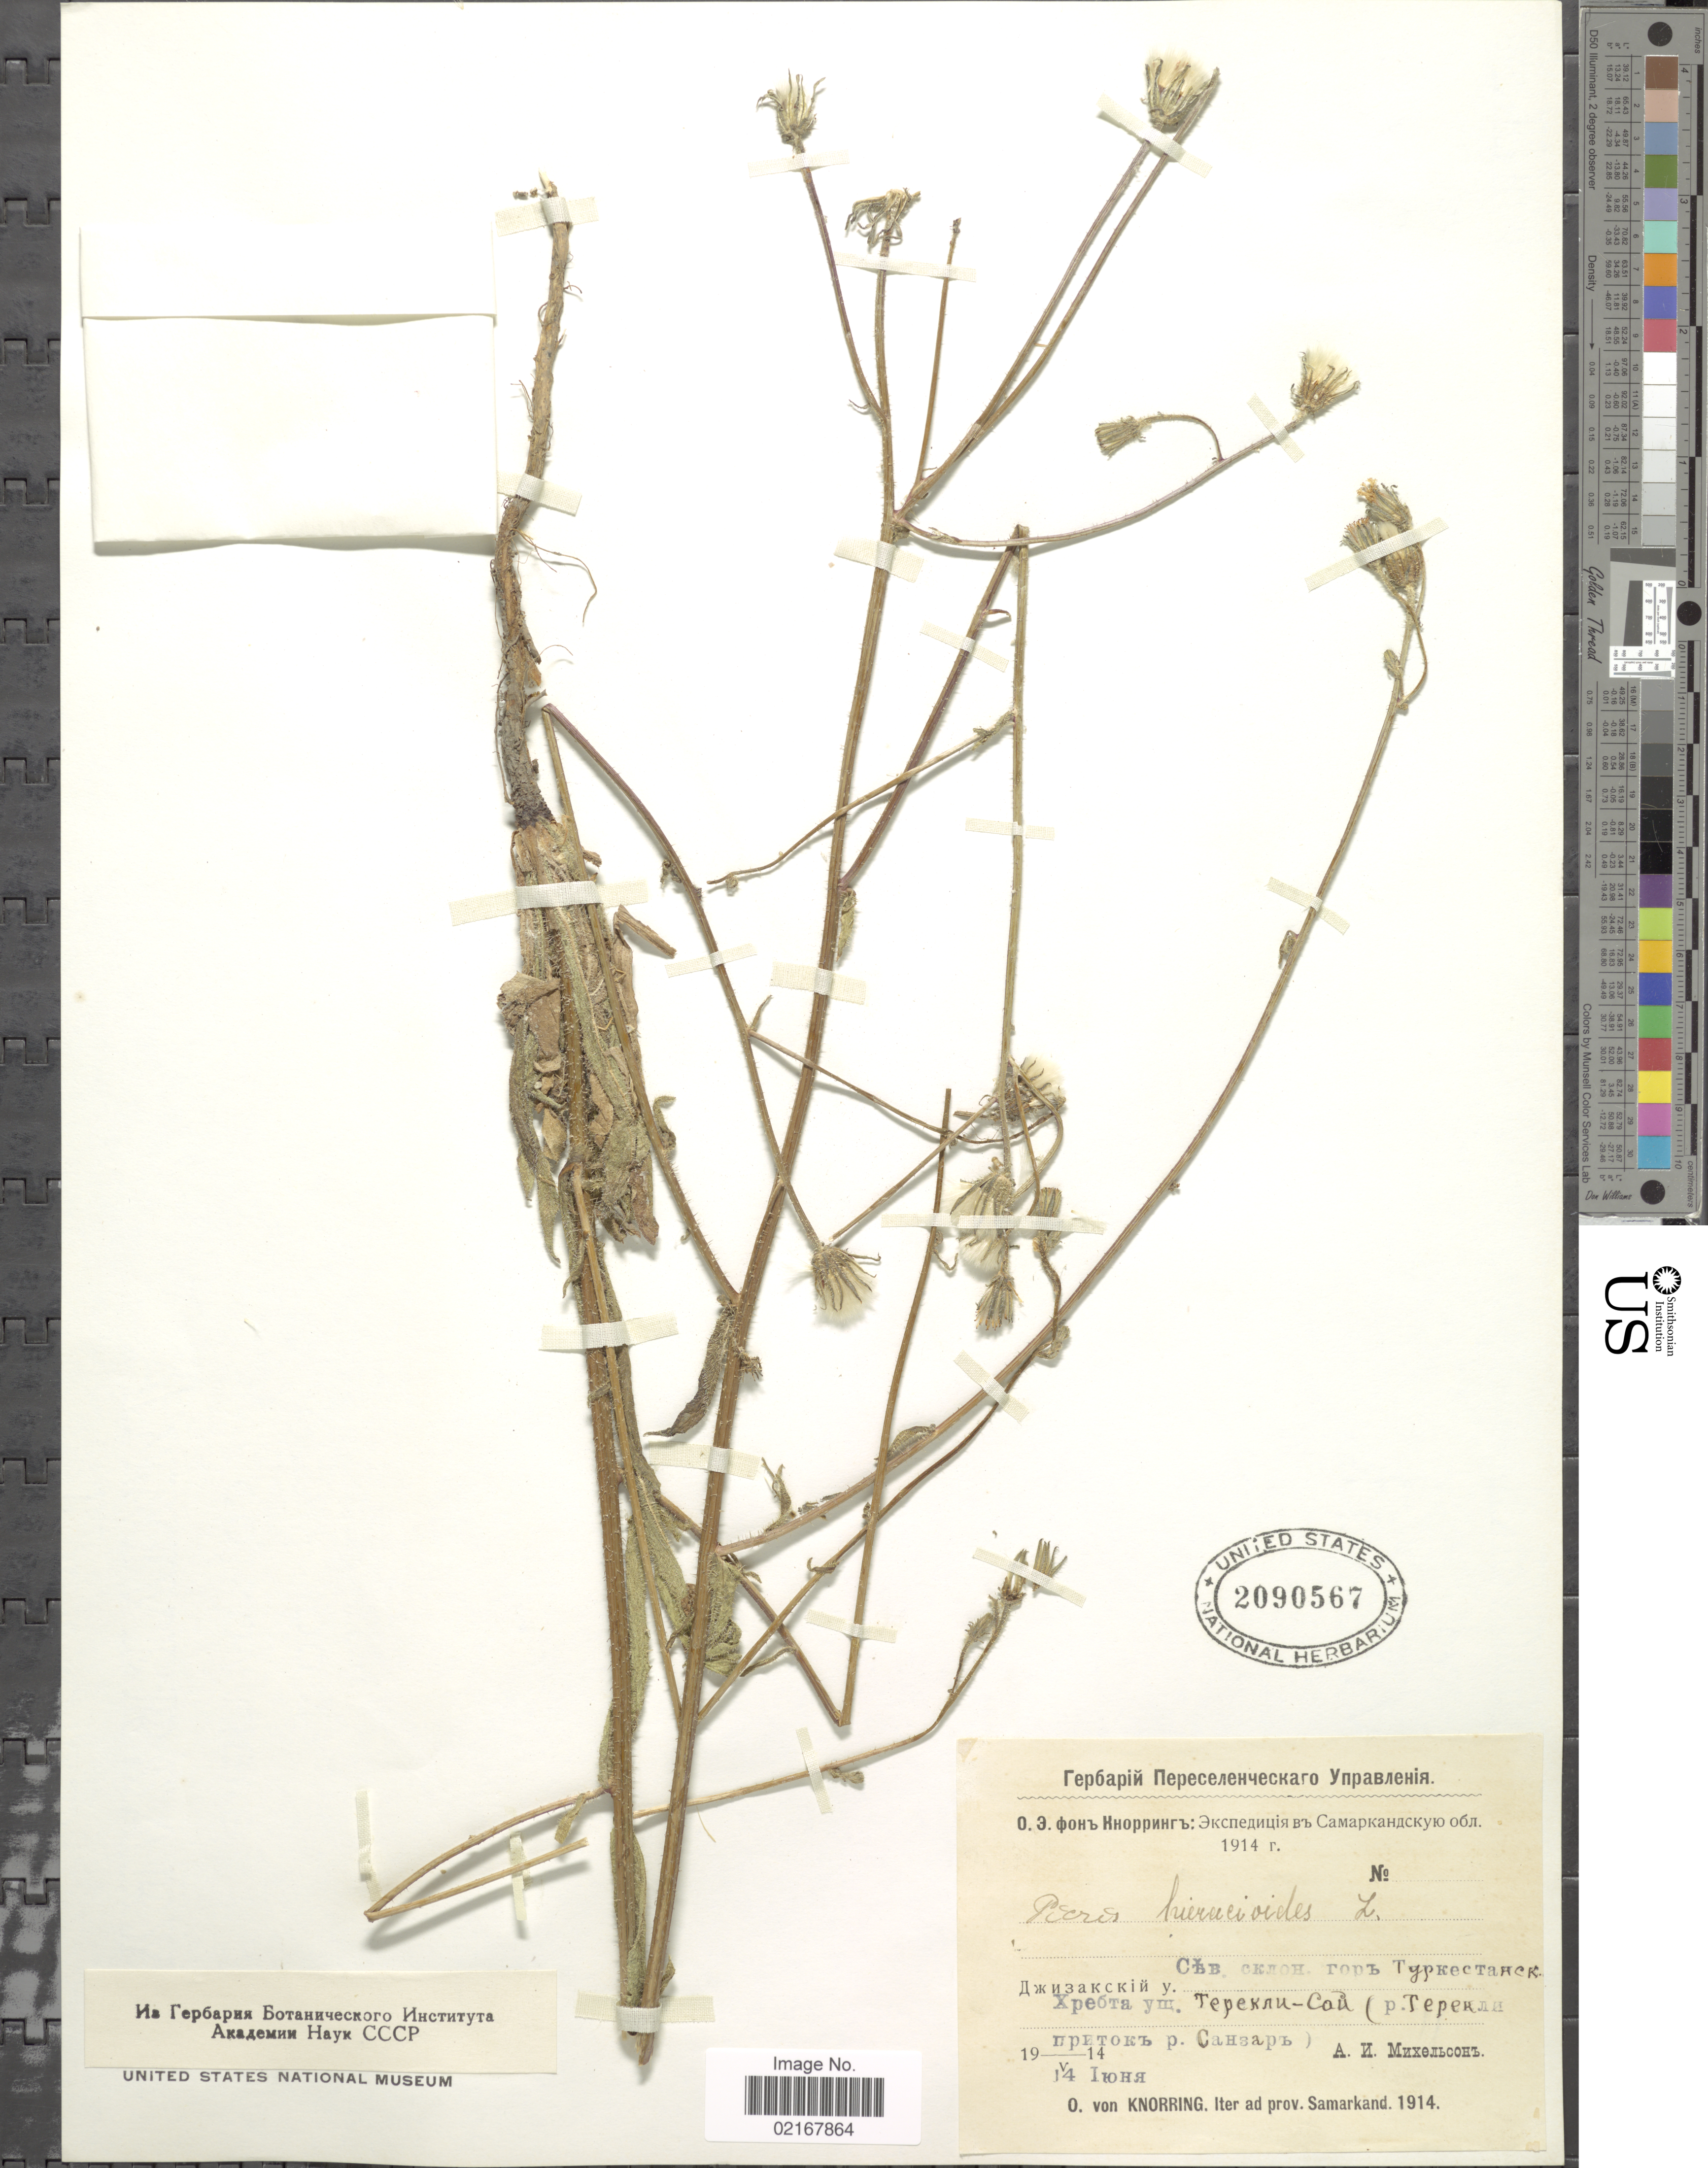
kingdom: Plantae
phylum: Tracheophyta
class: Magnoliopsida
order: Asterales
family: Asteraceae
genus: Picris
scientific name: Picris hieracioides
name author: L.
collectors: O. Knorring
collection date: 1914-05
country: Uzbekistan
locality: Prov. Samarkand, [Foreign script]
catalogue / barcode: US 2090567